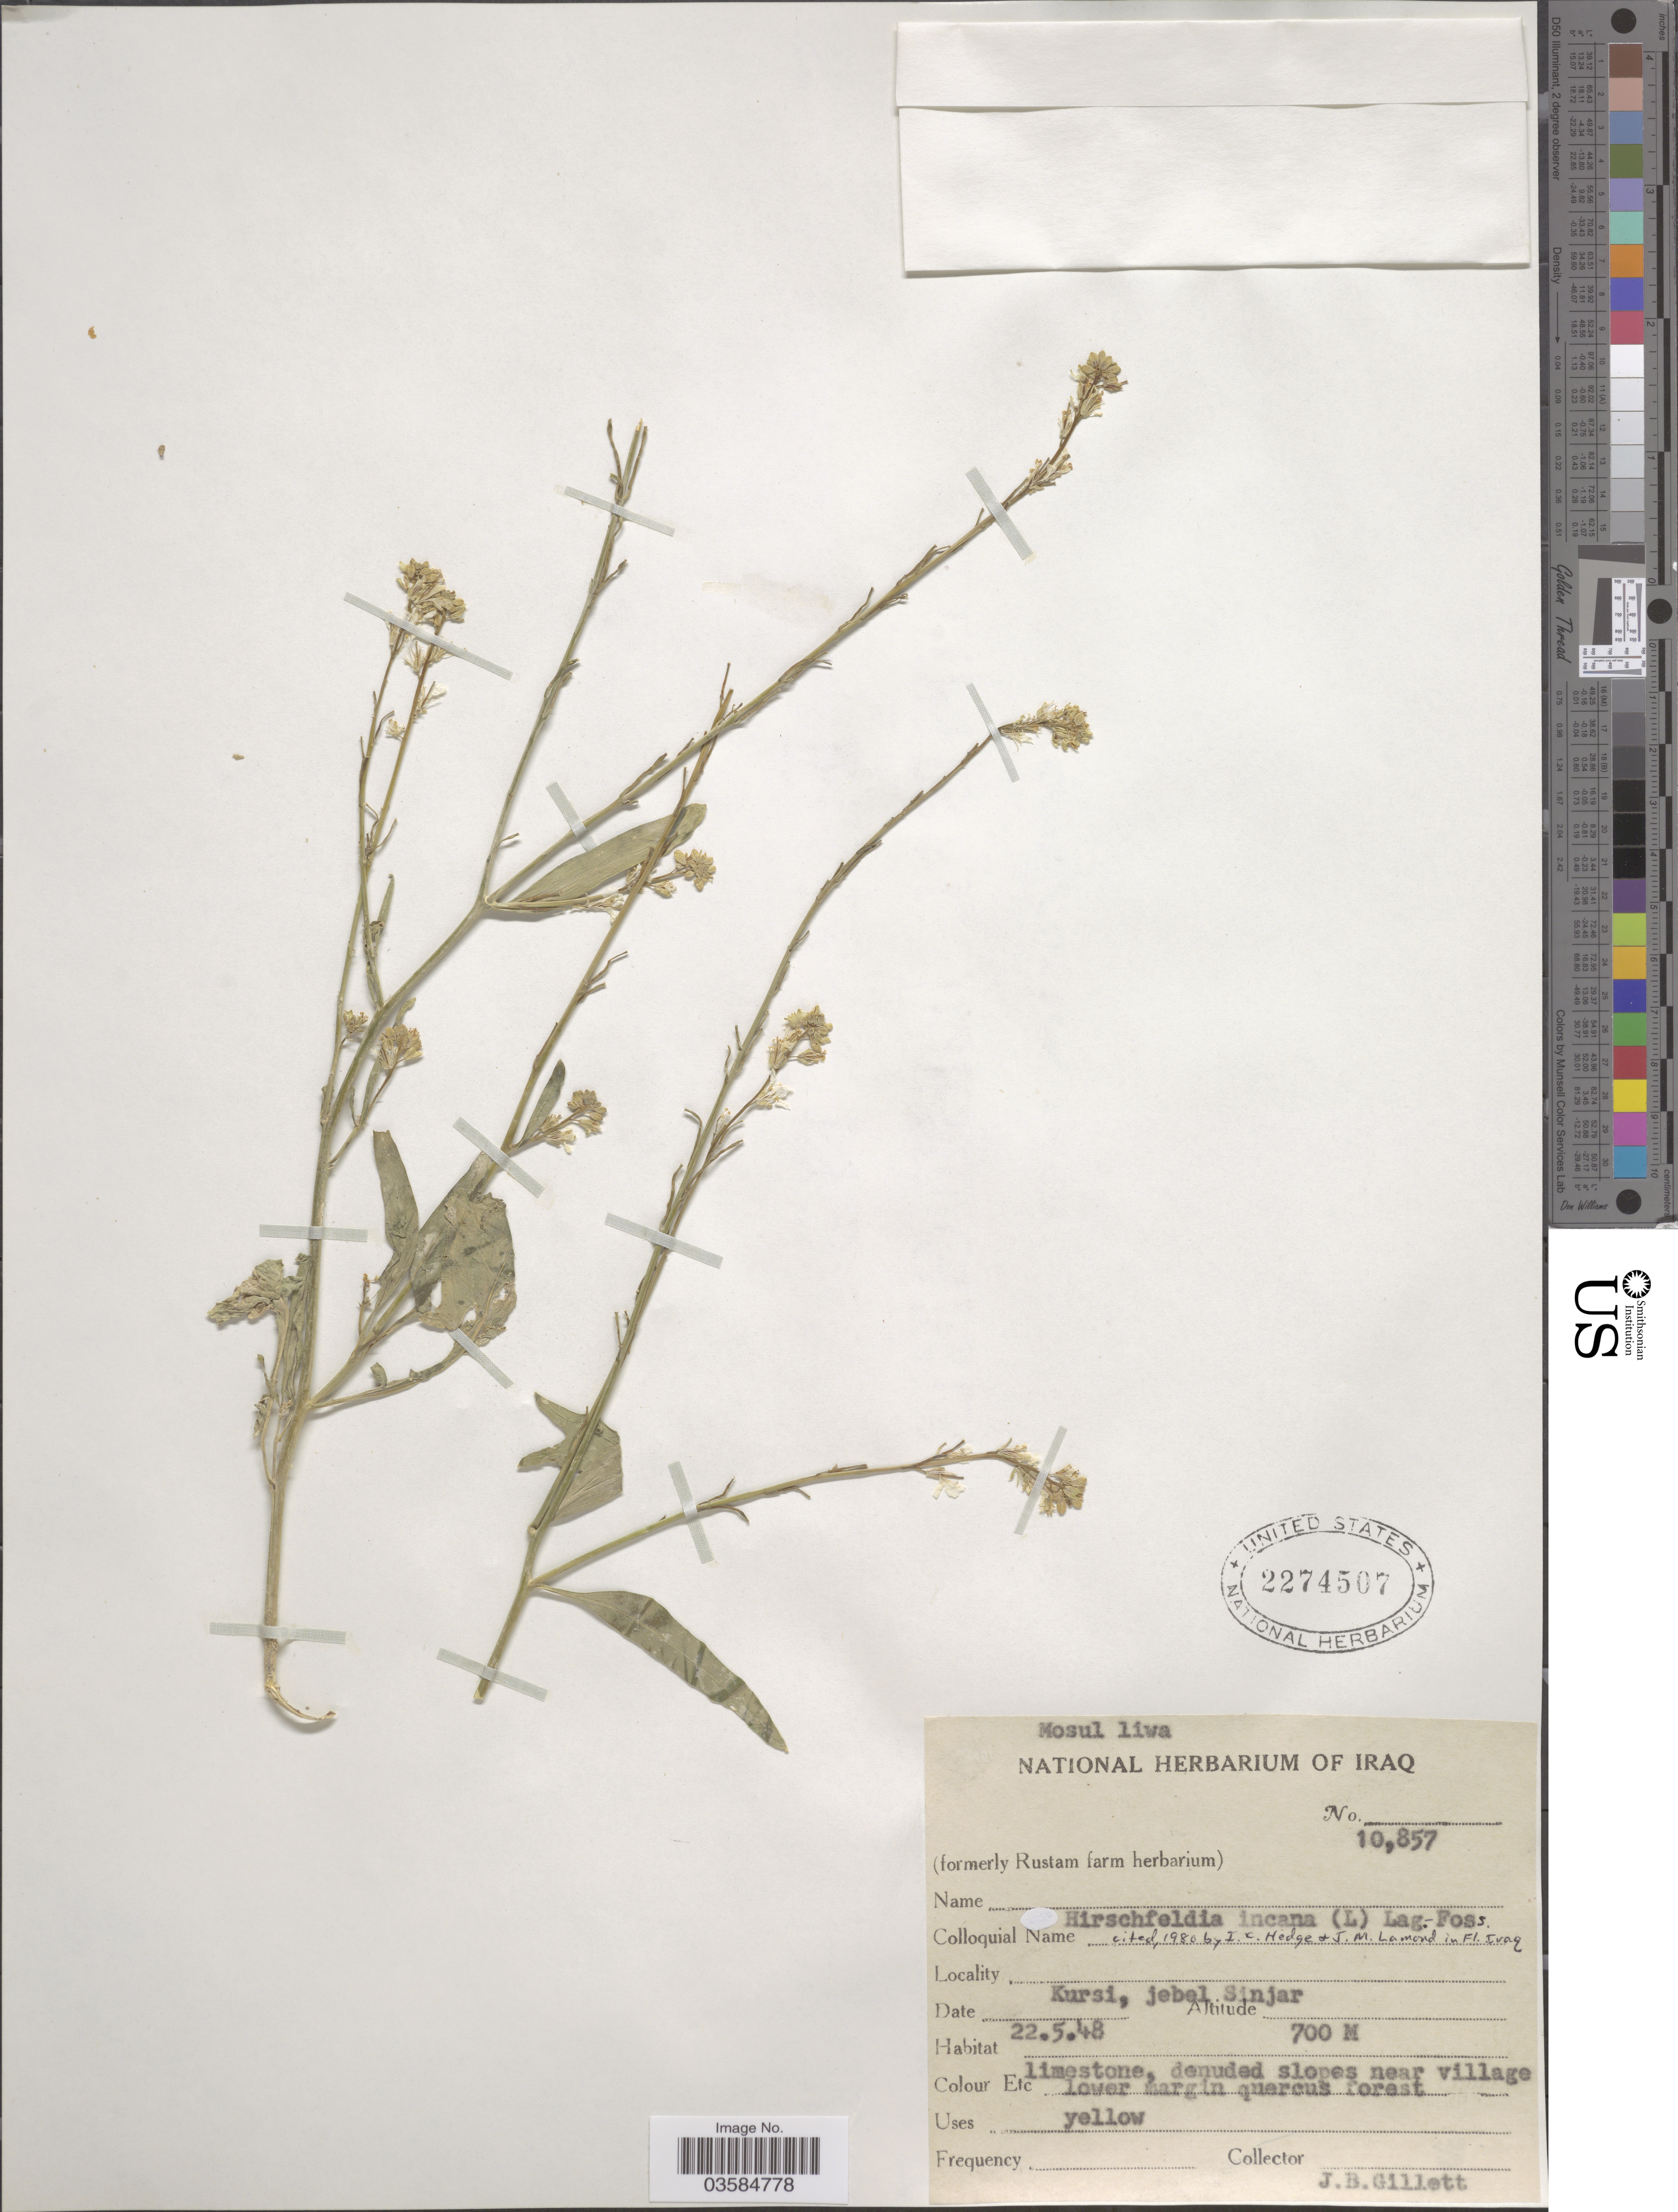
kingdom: Plantae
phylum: Tracheophyta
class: Magnoliopsida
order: Brassicales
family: Brassicaceae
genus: Hirschfeldia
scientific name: Hirschfeldia incana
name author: (L.) Lagr.-Foss.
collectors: J. B. Gillett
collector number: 10857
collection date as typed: Transcribed d/m/y: 22/5/48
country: Iraq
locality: Mosul liwa. Kursi, jebel Sinjar.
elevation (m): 700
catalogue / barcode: US 2274507